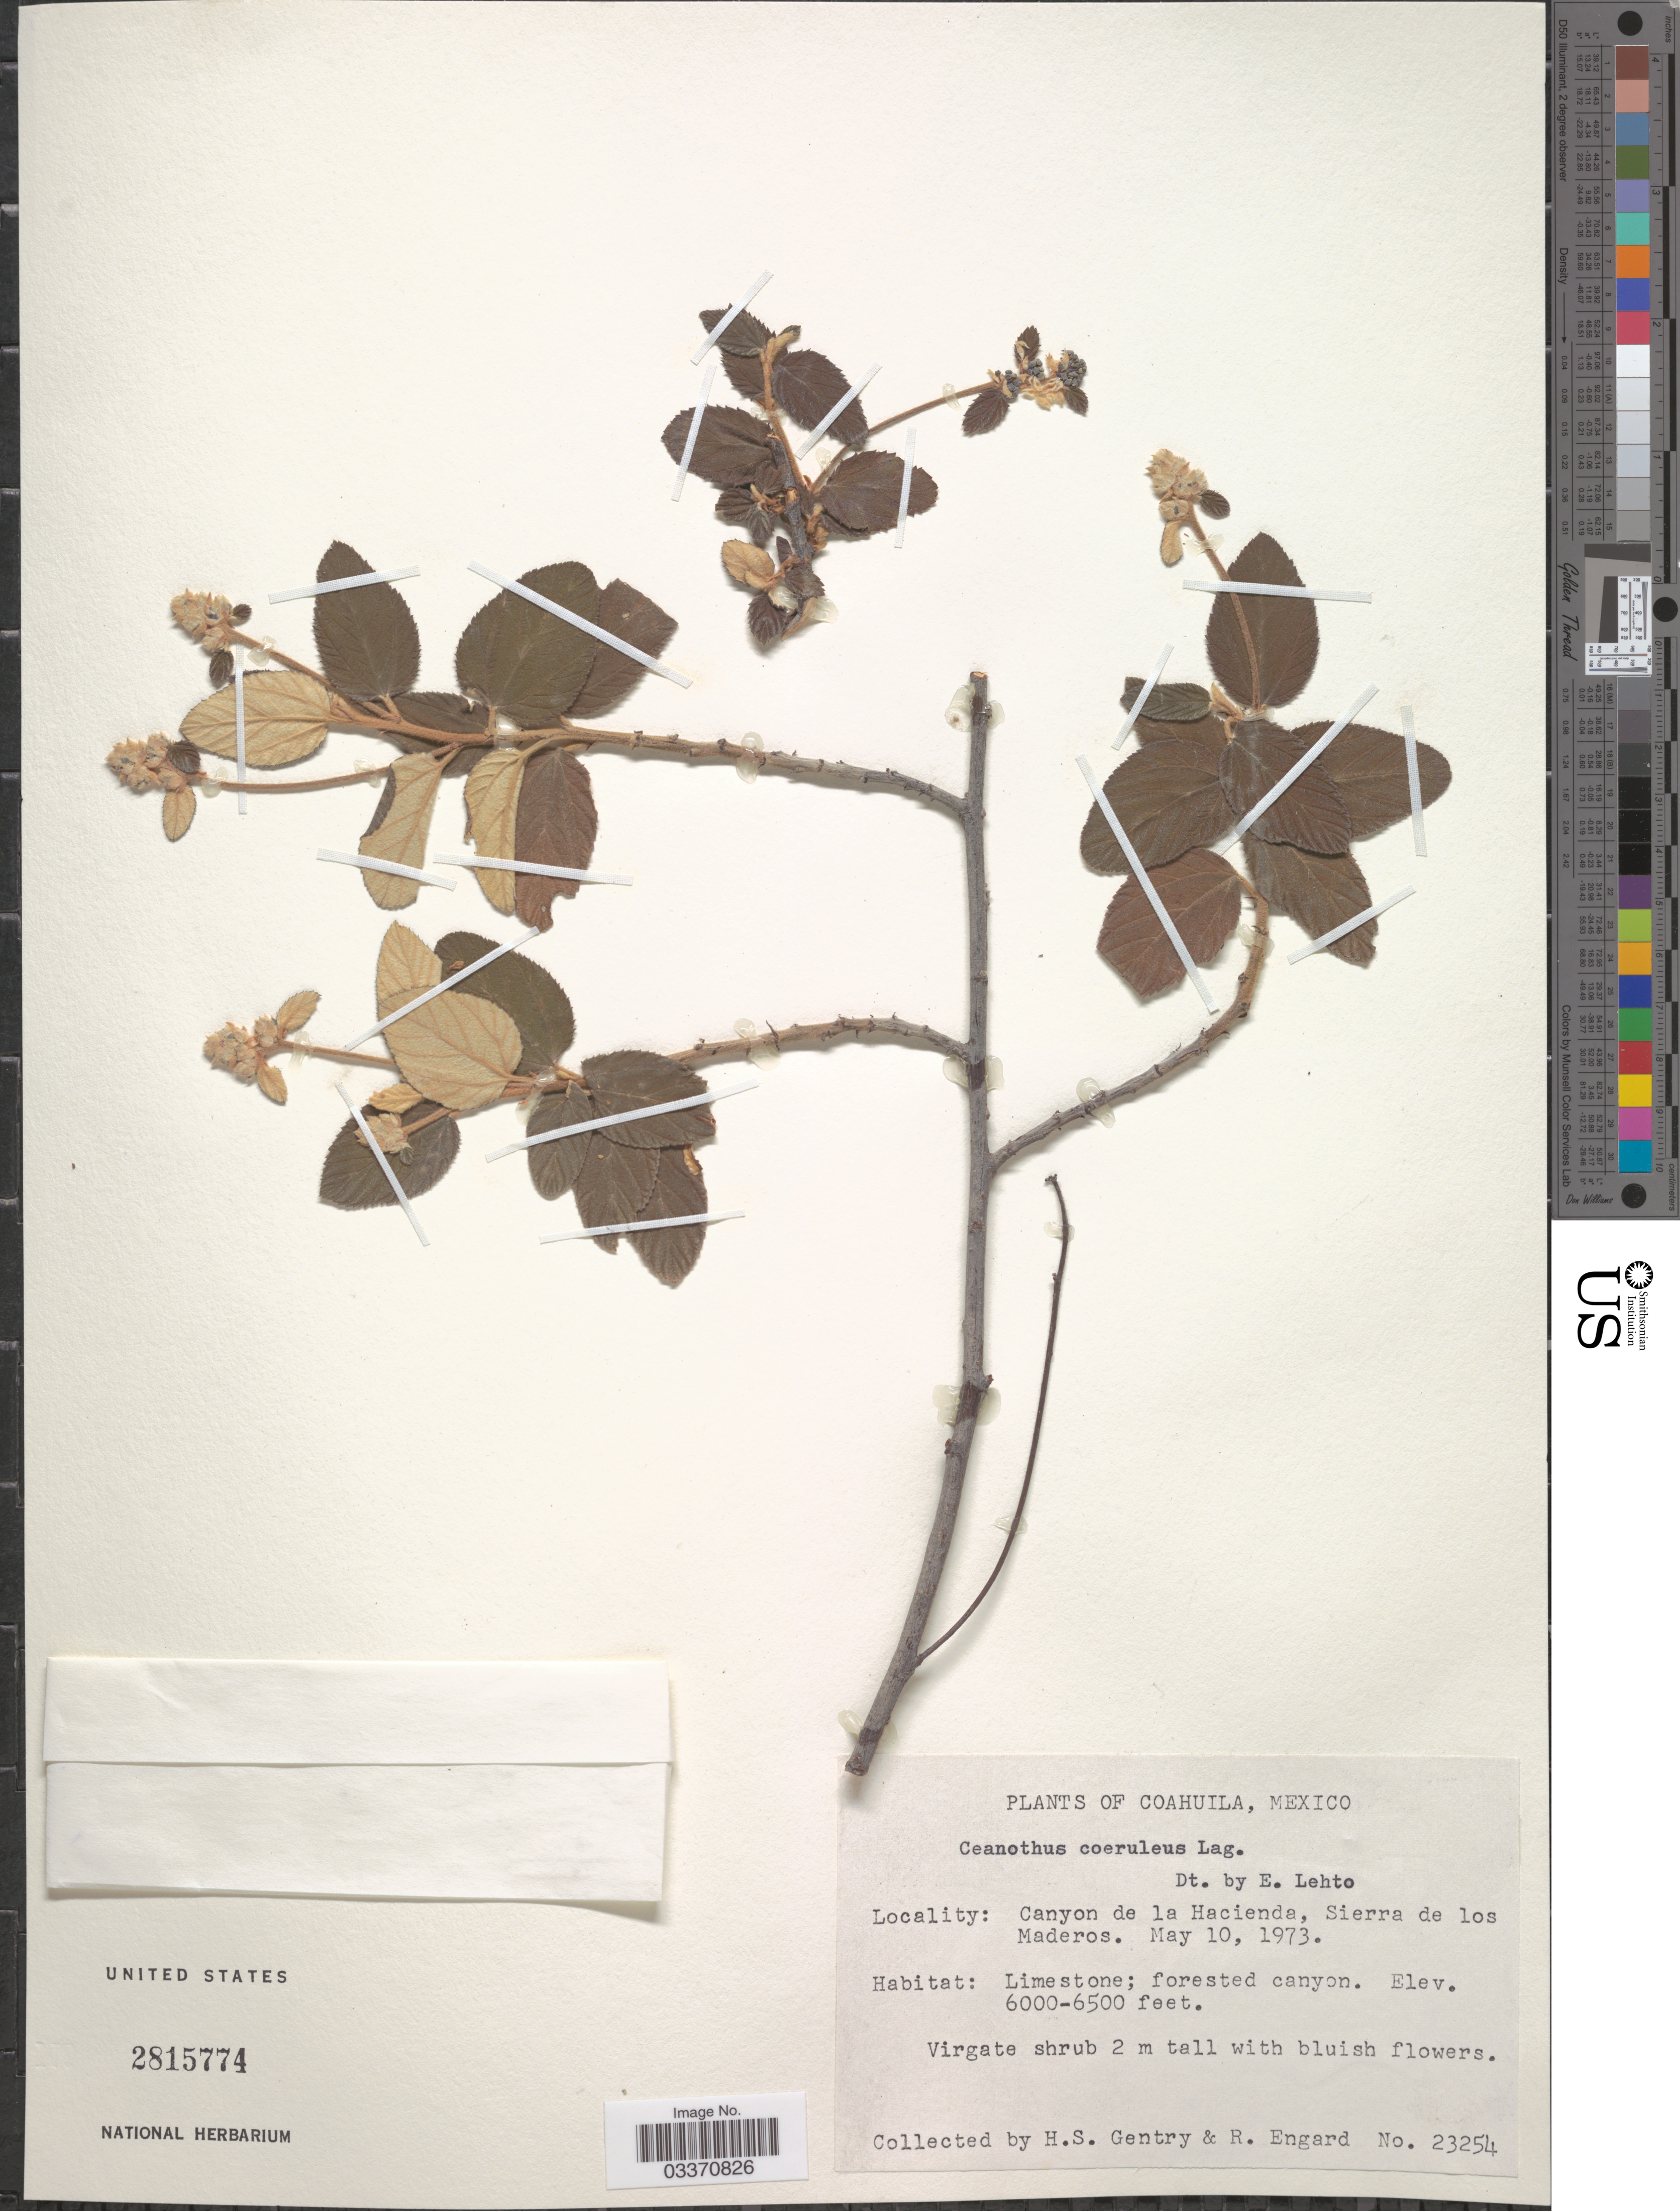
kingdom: Plantae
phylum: Tracheophyta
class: Magnoliopsida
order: Rosales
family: Rhamnaceae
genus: Ceanothus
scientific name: Ceanothus caeruleus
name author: Lag.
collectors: H. S. Gentry & R. Engard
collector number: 23254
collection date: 1973-05-10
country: Mexico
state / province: Coahuila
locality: Canyon de la Hacienda, Sierra de los Maderos.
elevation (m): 1829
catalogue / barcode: US 2815774